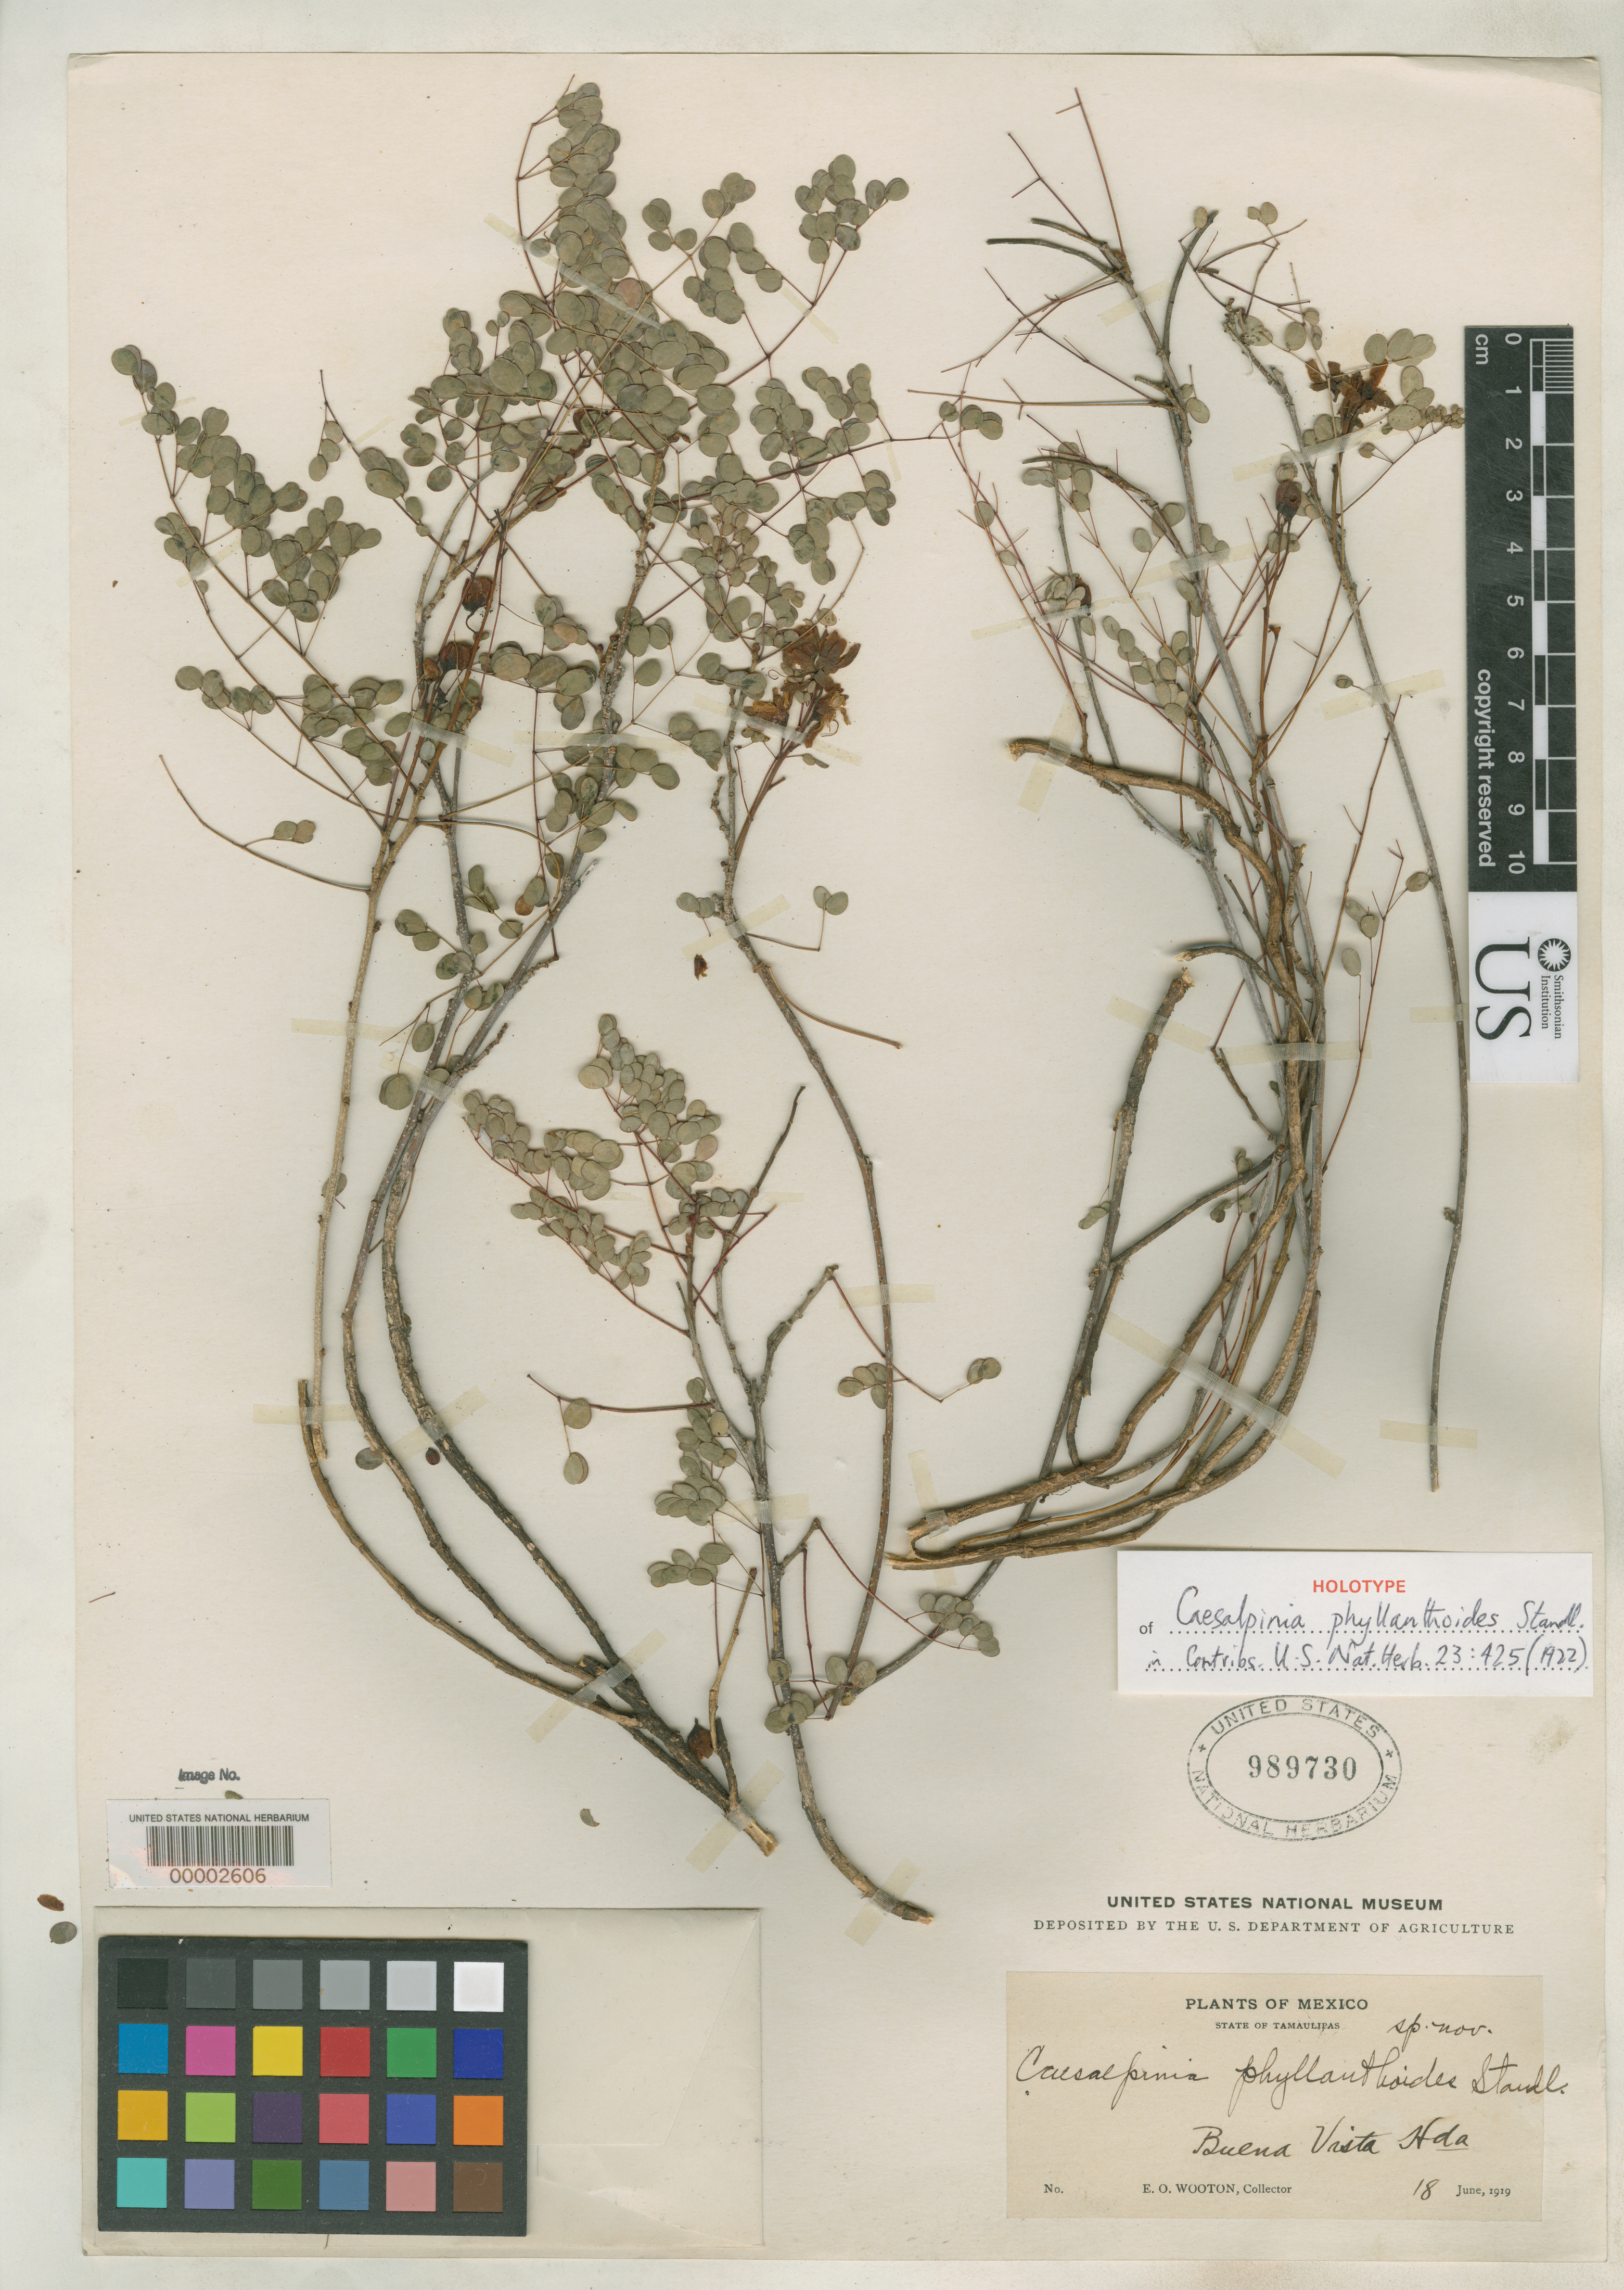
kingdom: Plantae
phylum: Tracheophyta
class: Magnoliopsida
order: Fabales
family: Fabaceae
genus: Caesalpinia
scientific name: Caesalpinia phyllanthoides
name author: Standl.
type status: Holotype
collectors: E. O. Wooton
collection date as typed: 18 Jun 1919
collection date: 1919-06-18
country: Mexico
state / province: Tamaulipas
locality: Hacienda Buena Vista.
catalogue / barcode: US 989730